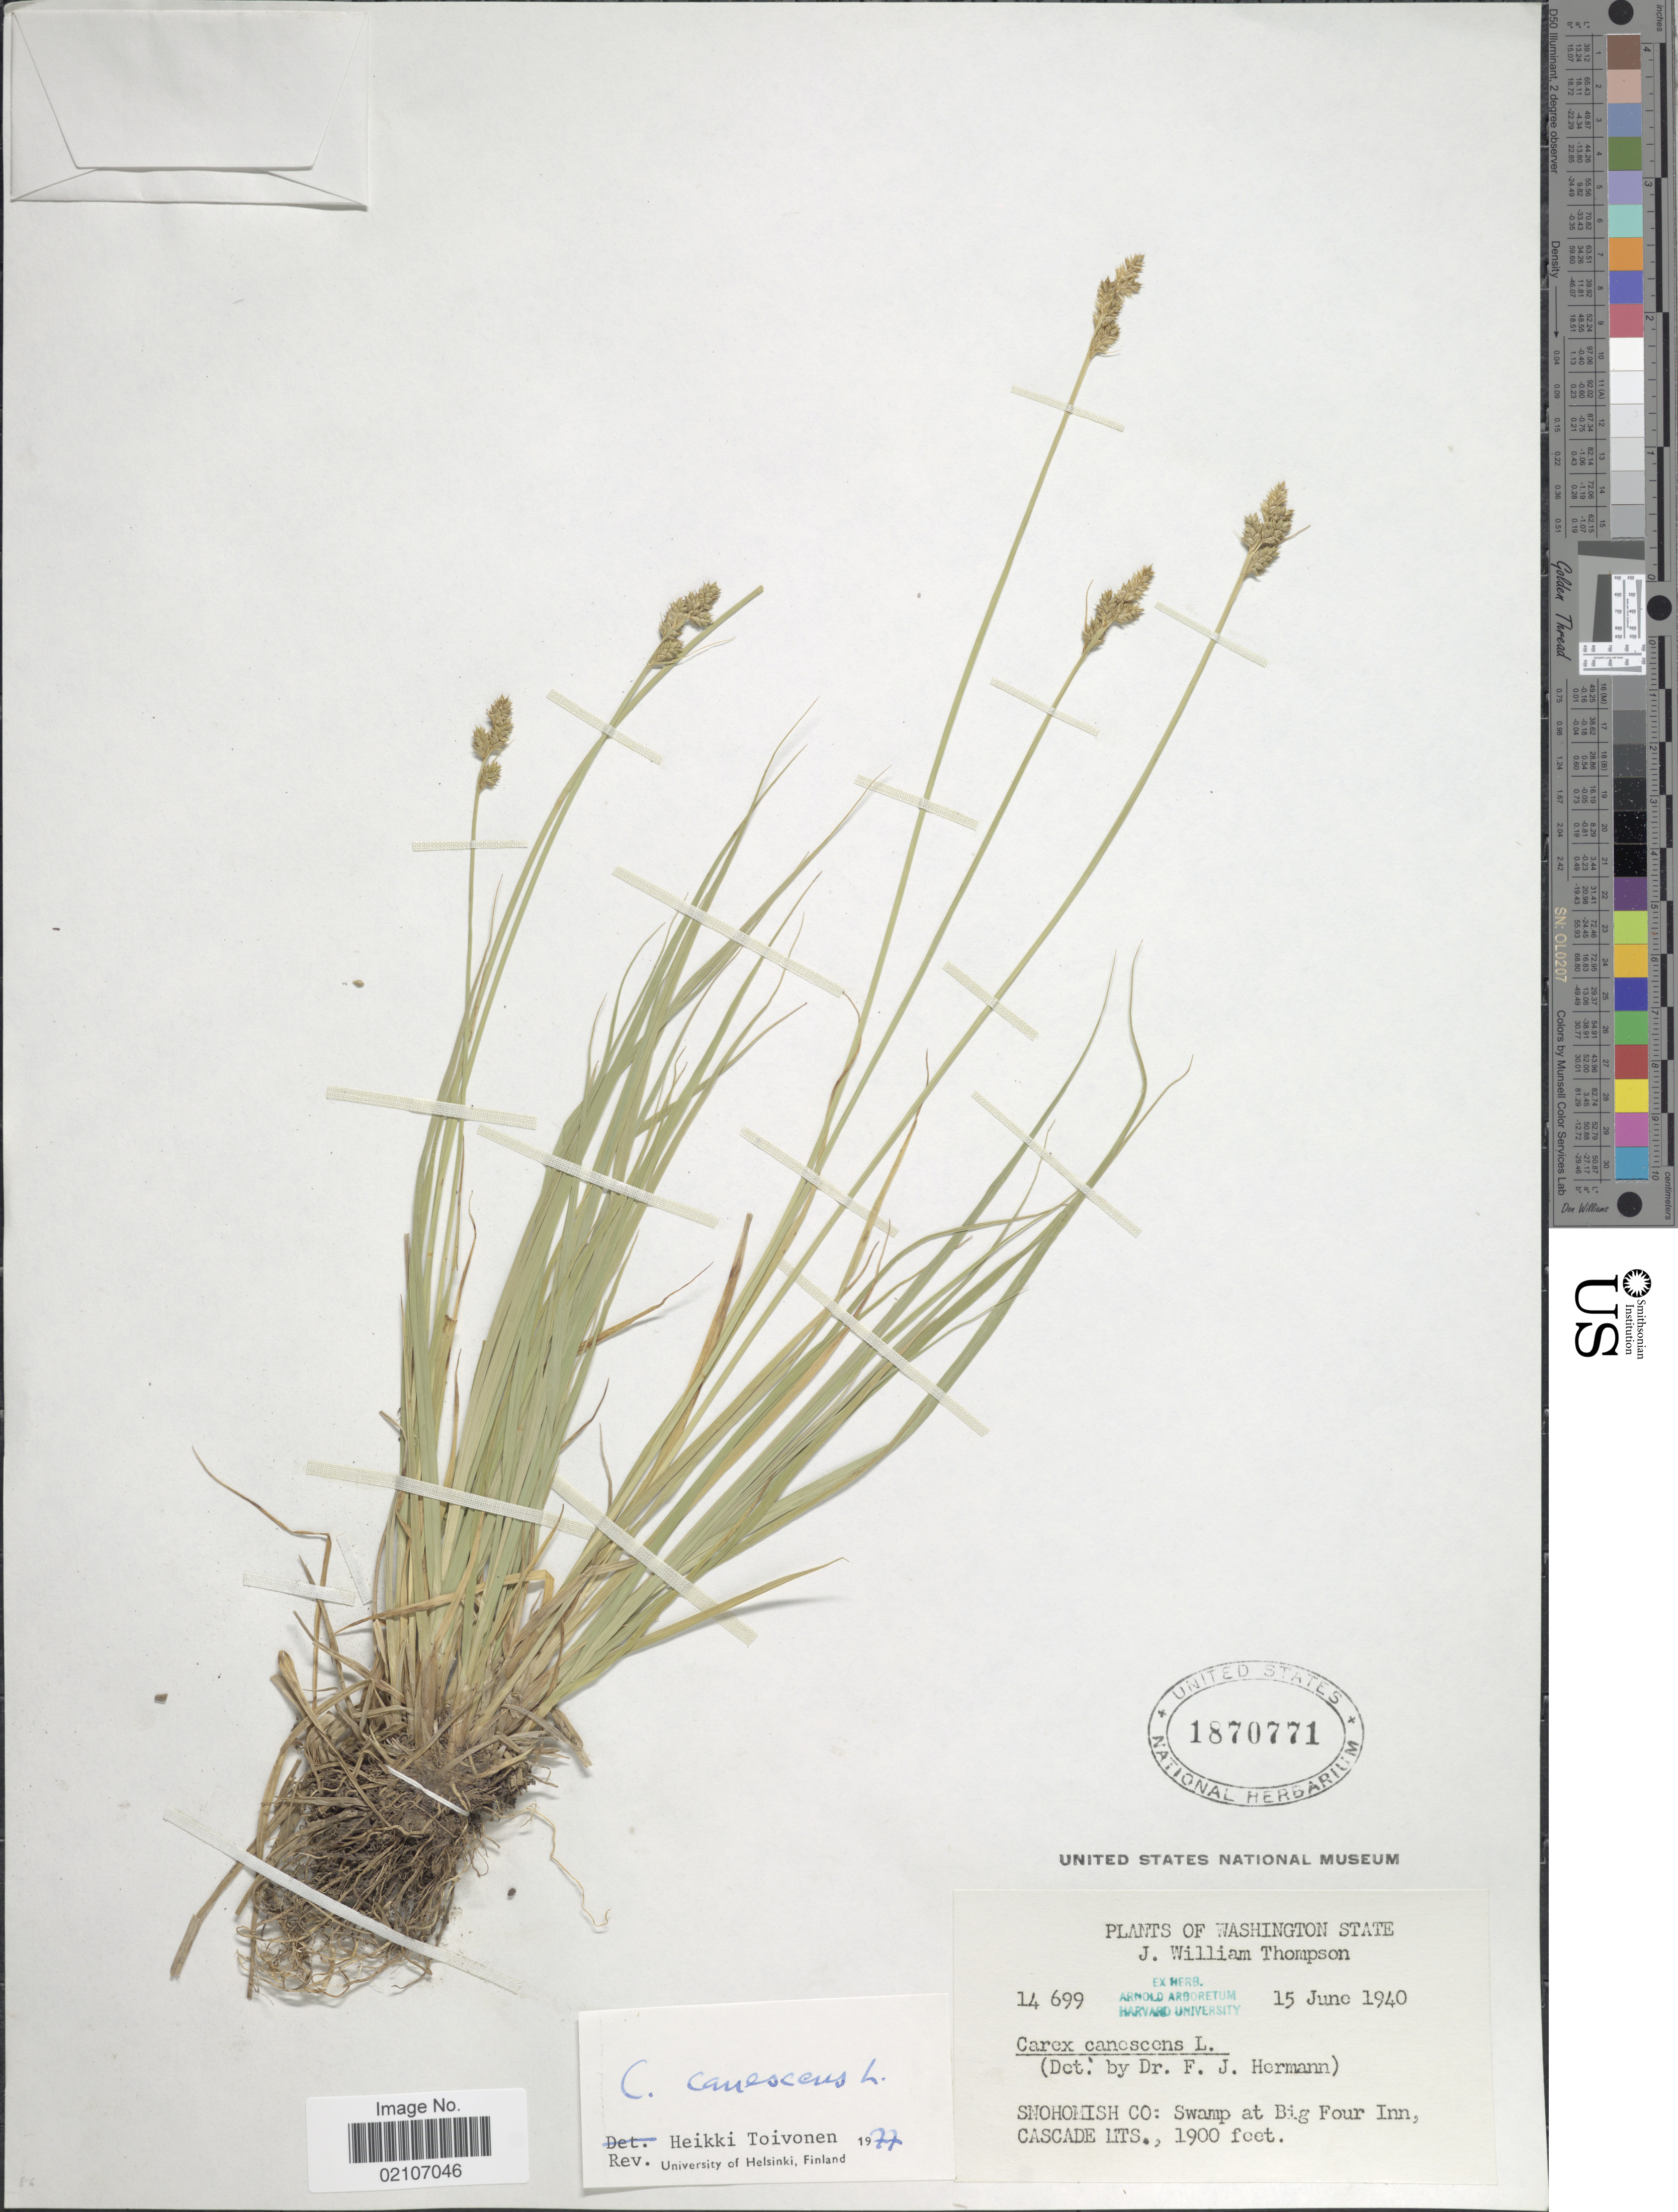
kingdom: Plantae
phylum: Tracheophyta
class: Liliopsida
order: Poales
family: Cyperaceae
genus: Carex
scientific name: Carex canescens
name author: L.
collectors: J. W. Thompson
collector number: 14699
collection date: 1940-06-25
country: United States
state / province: Washington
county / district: Snohomish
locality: Snohomish Co.: Swamp at Big Four Inn, Cascade Mts.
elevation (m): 579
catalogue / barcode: US 1870771